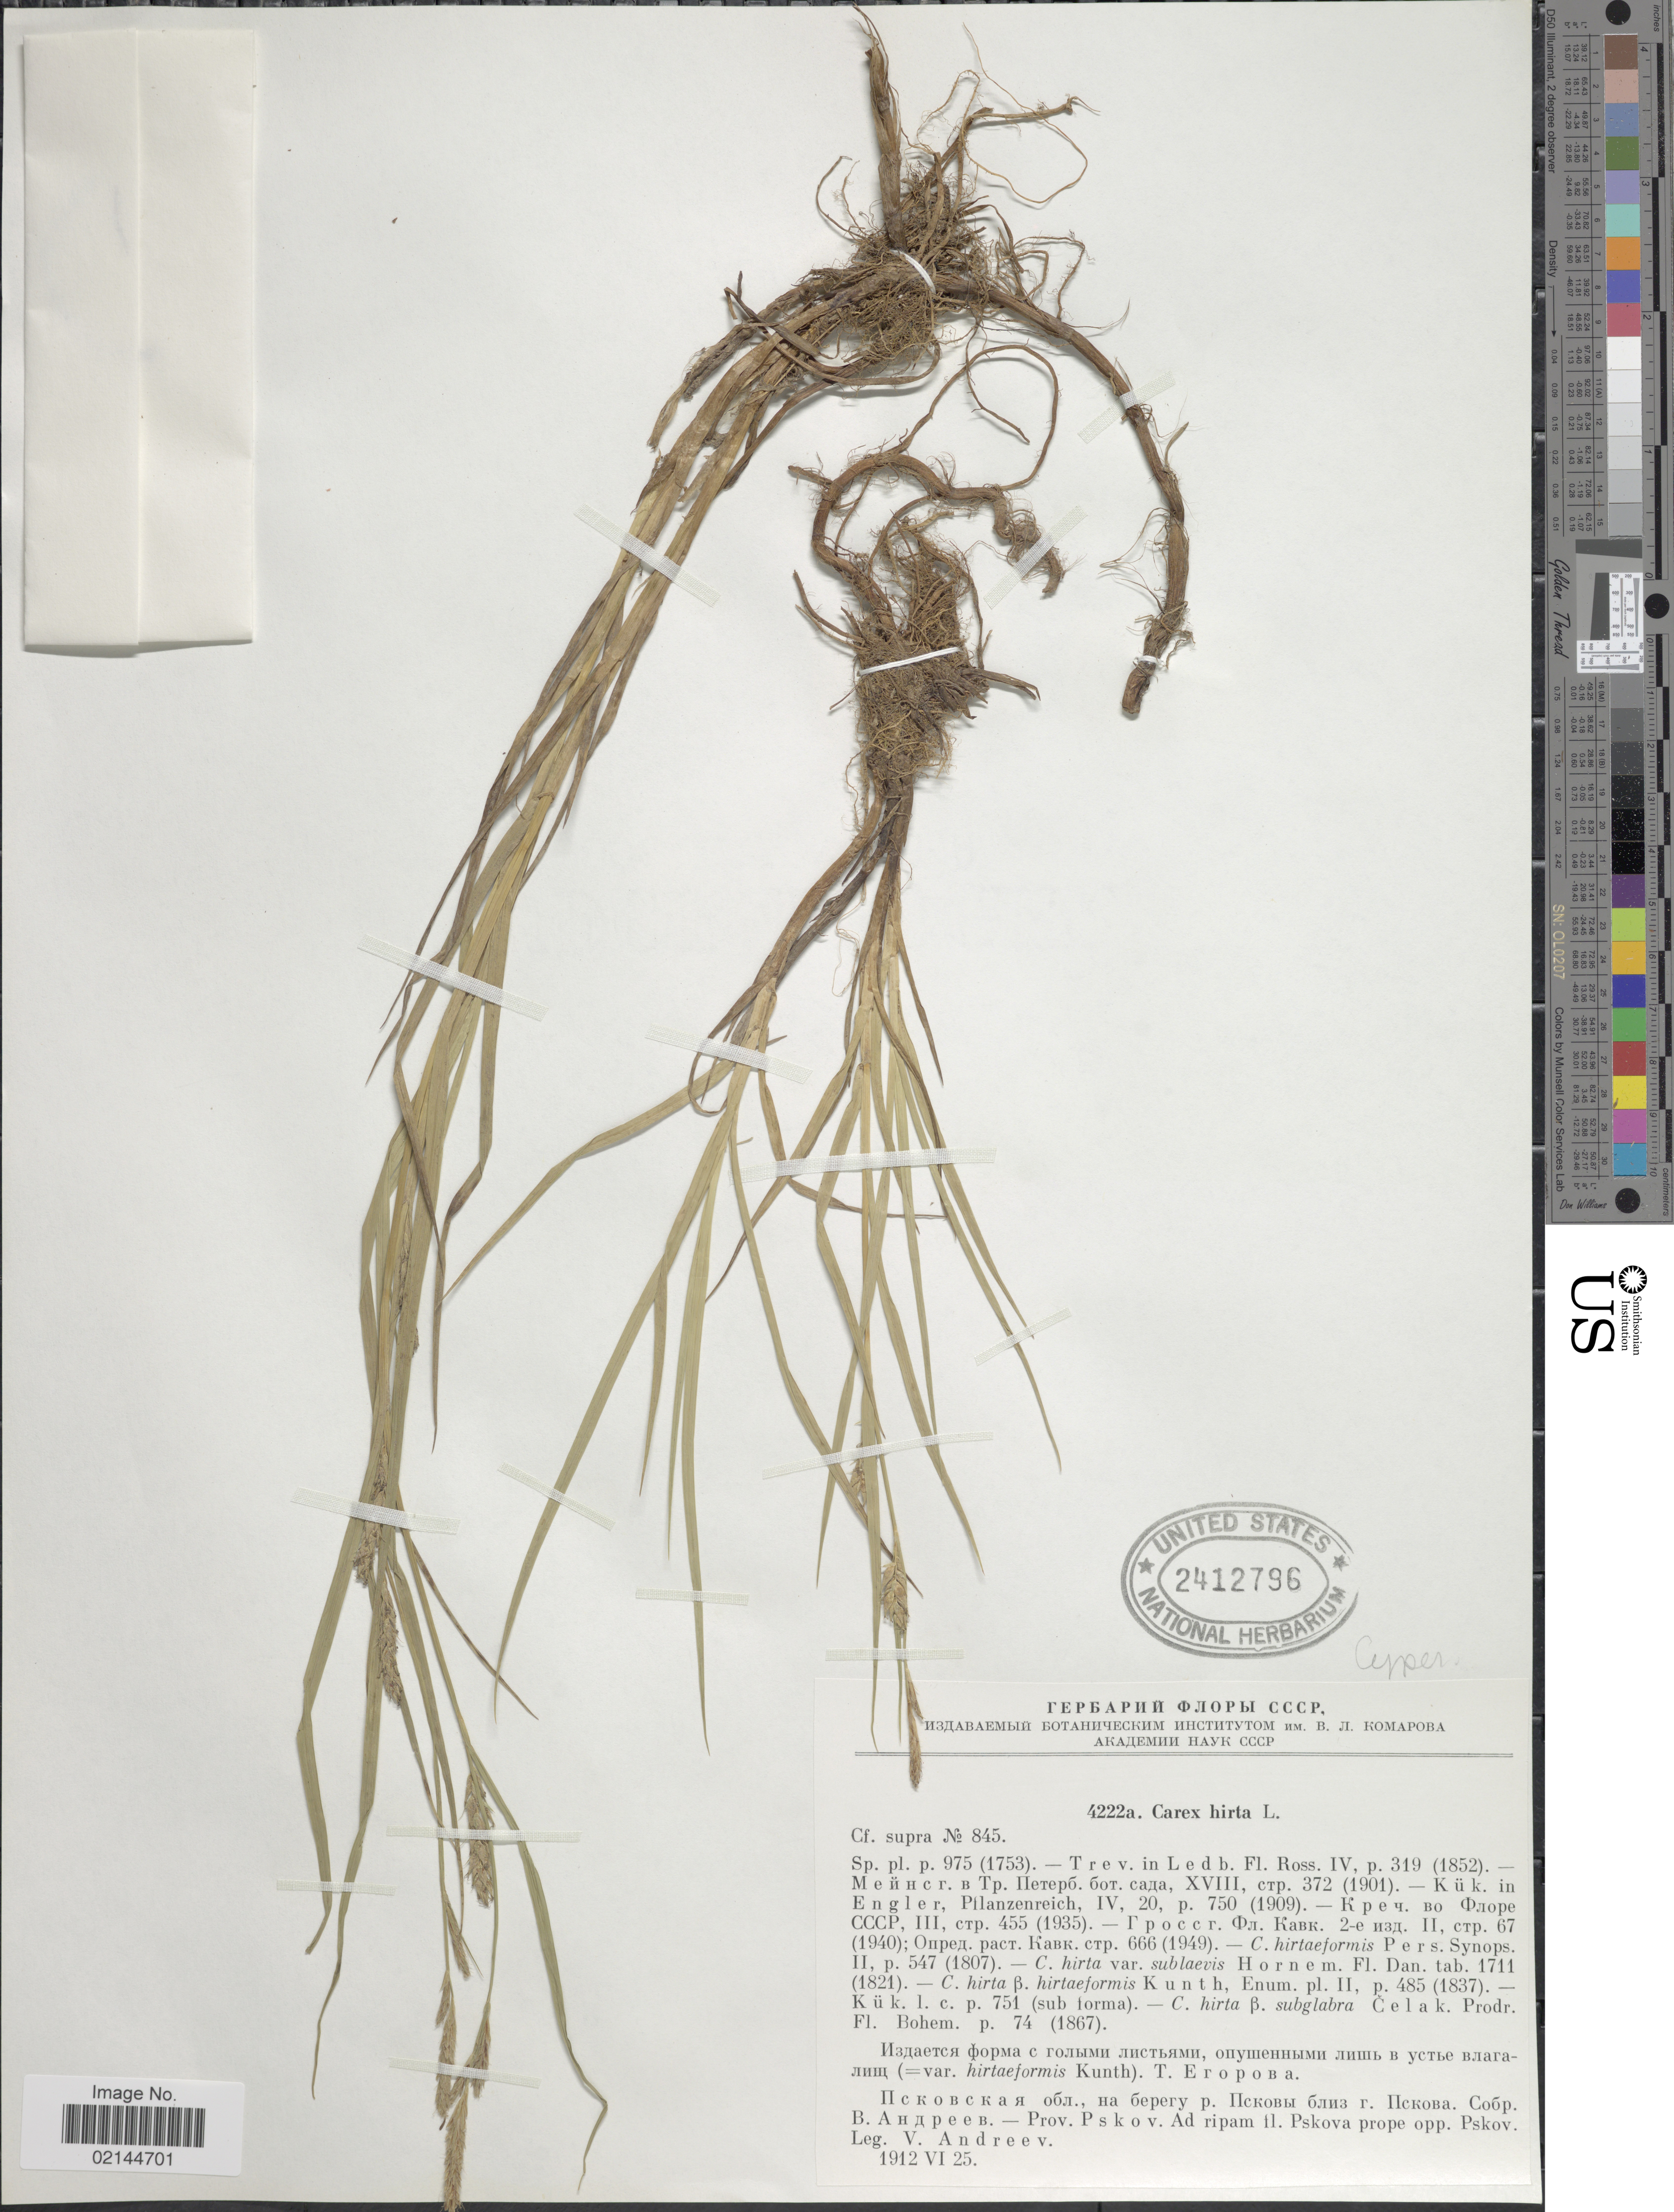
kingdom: Plantae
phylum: Tracheophyta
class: Liliopsida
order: Poales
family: Cyperaceae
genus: Carex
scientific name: Carex hirta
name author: L.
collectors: V. Andreev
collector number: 4222A/845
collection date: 1912-06-25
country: Russian Federation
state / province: Pskov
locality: Prov. Pskov. Ad ripam fl. Pskova prope opp. Pskov.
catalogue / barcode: US 2412796